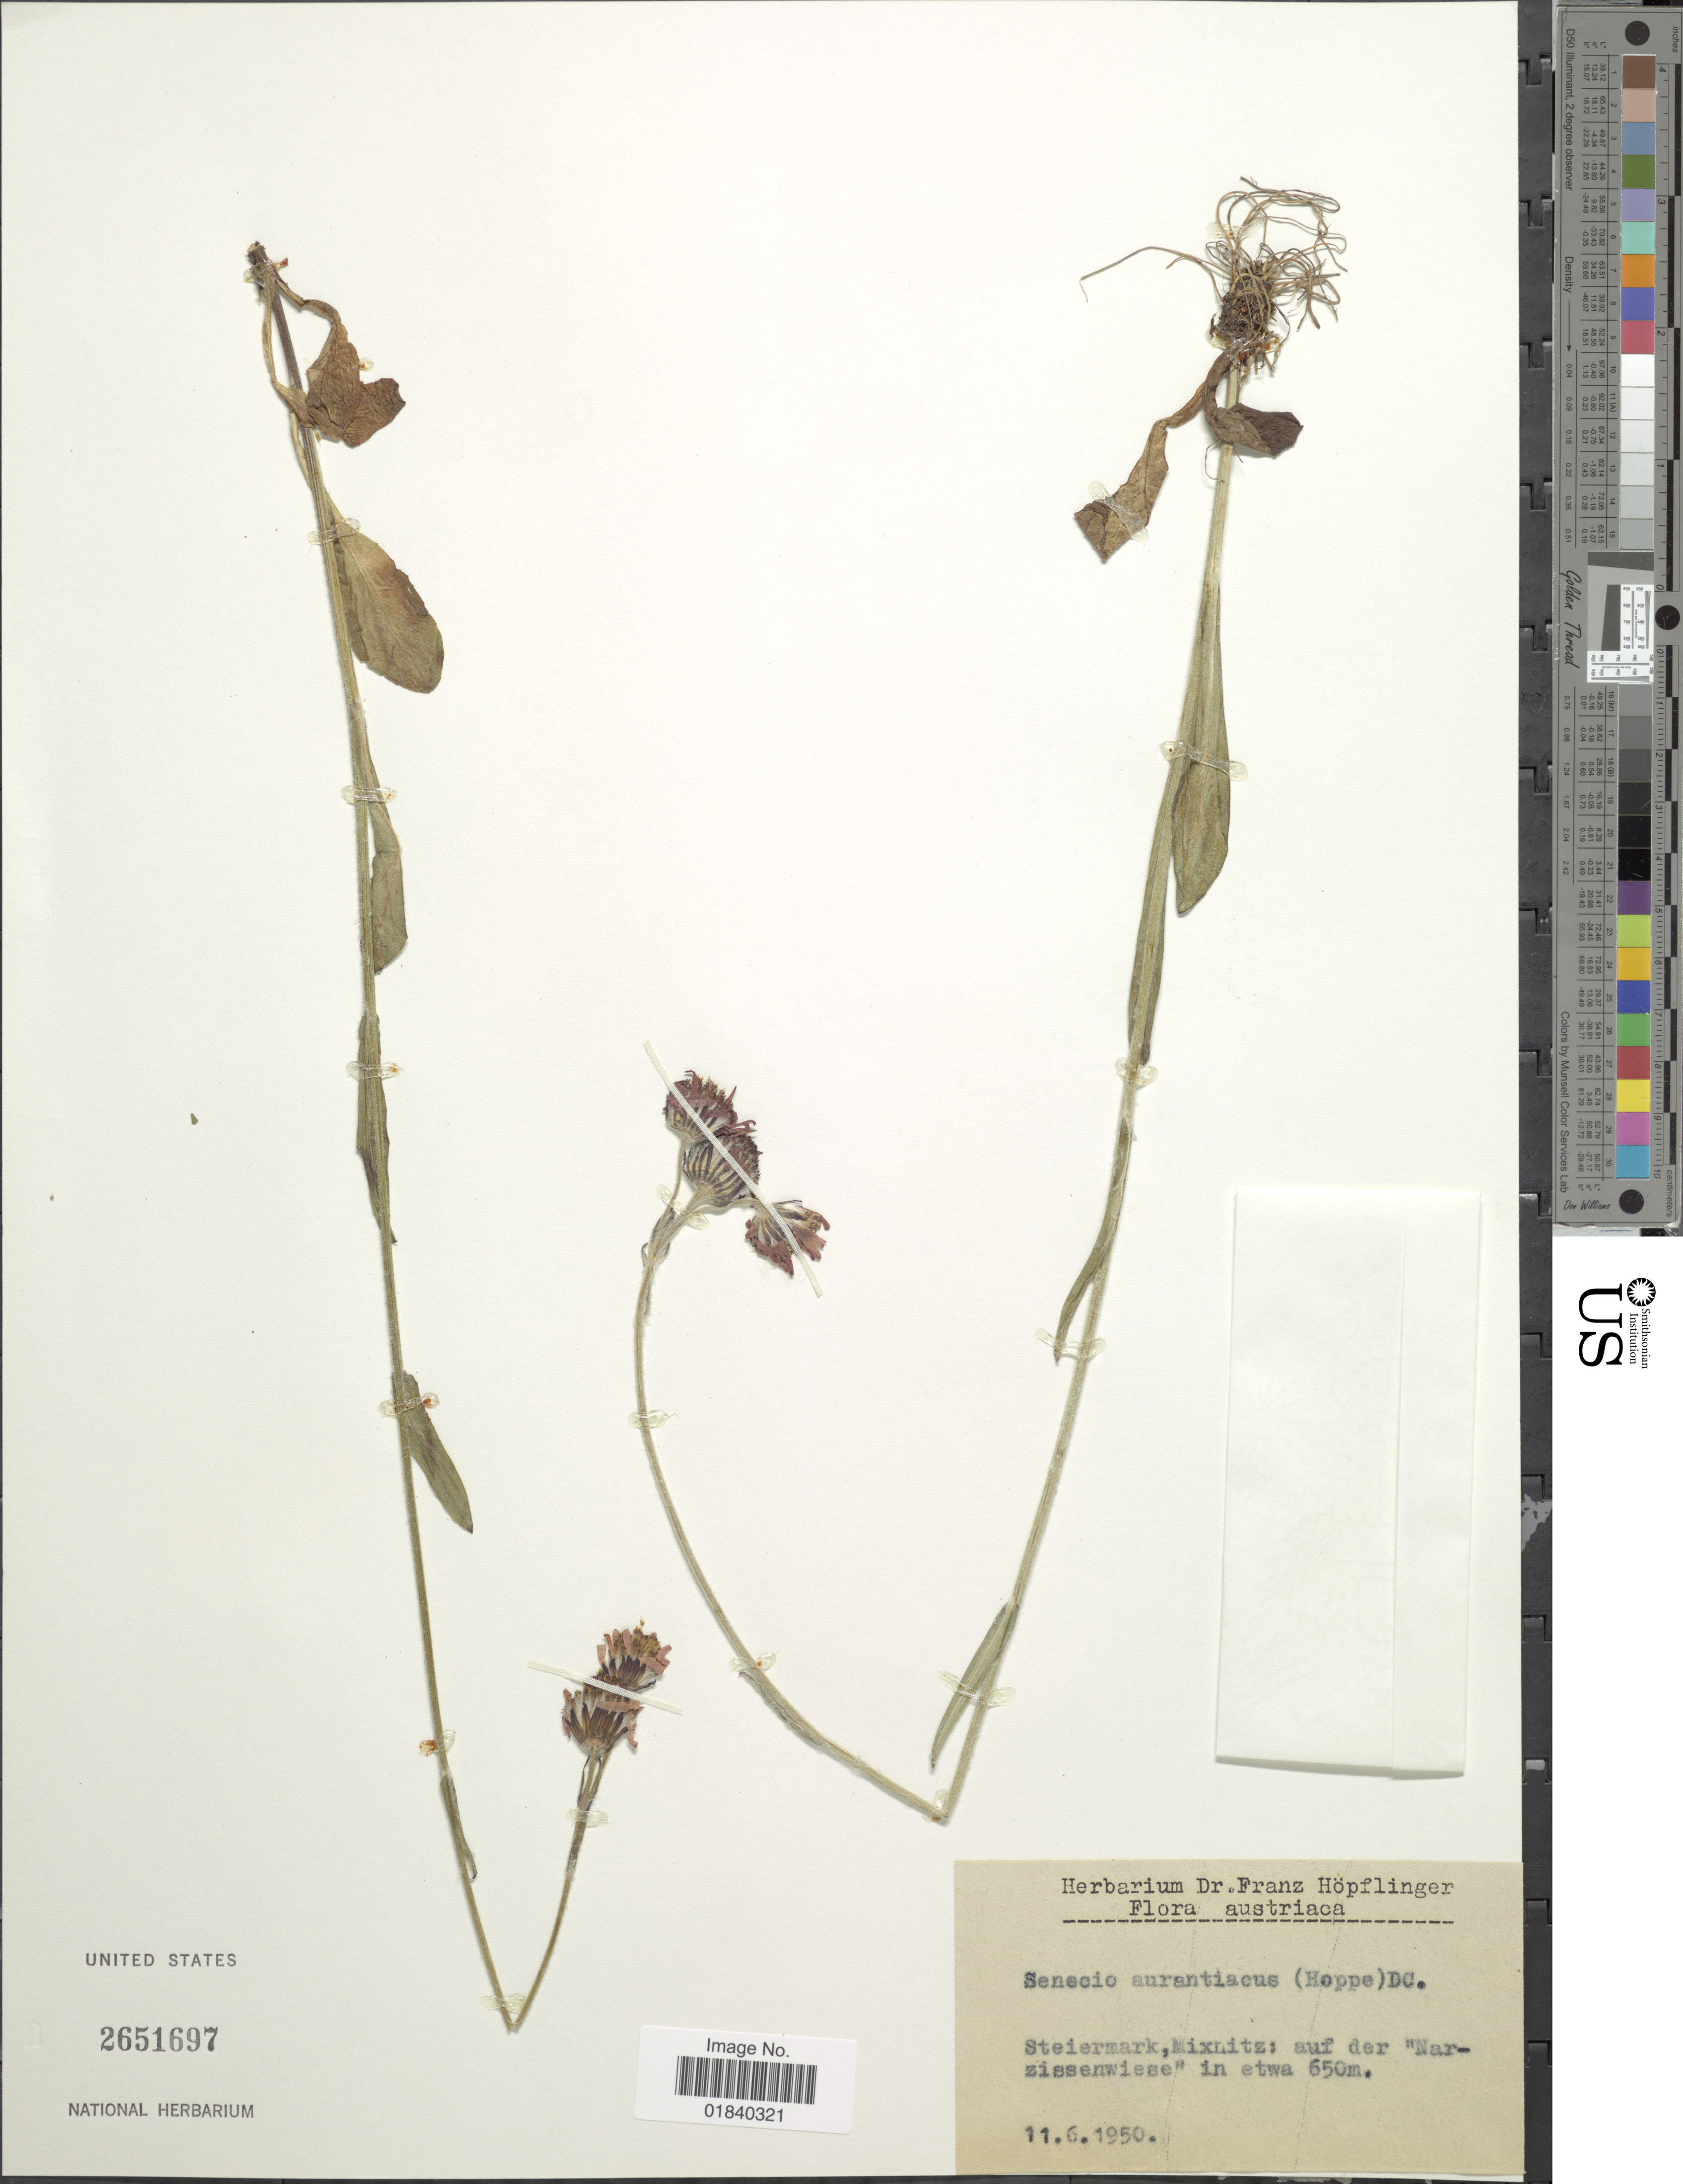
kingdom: Plantae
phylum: Tracheophyta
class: Magnoliopsida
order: Asterales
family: Asteraceae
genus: Tephroseris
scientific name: Tephroseris integrifolia subsp. aurantiaca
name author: (Hoppe ex Willd.) B. Nord.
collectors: ex Herb. Dr. Franz Höpflinger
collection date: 1950-06-11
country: Austria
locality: Steiermark, Mixnitz: auf der "Nar zissenwiese" in etwa.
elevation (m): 650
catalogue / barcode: US 2651697